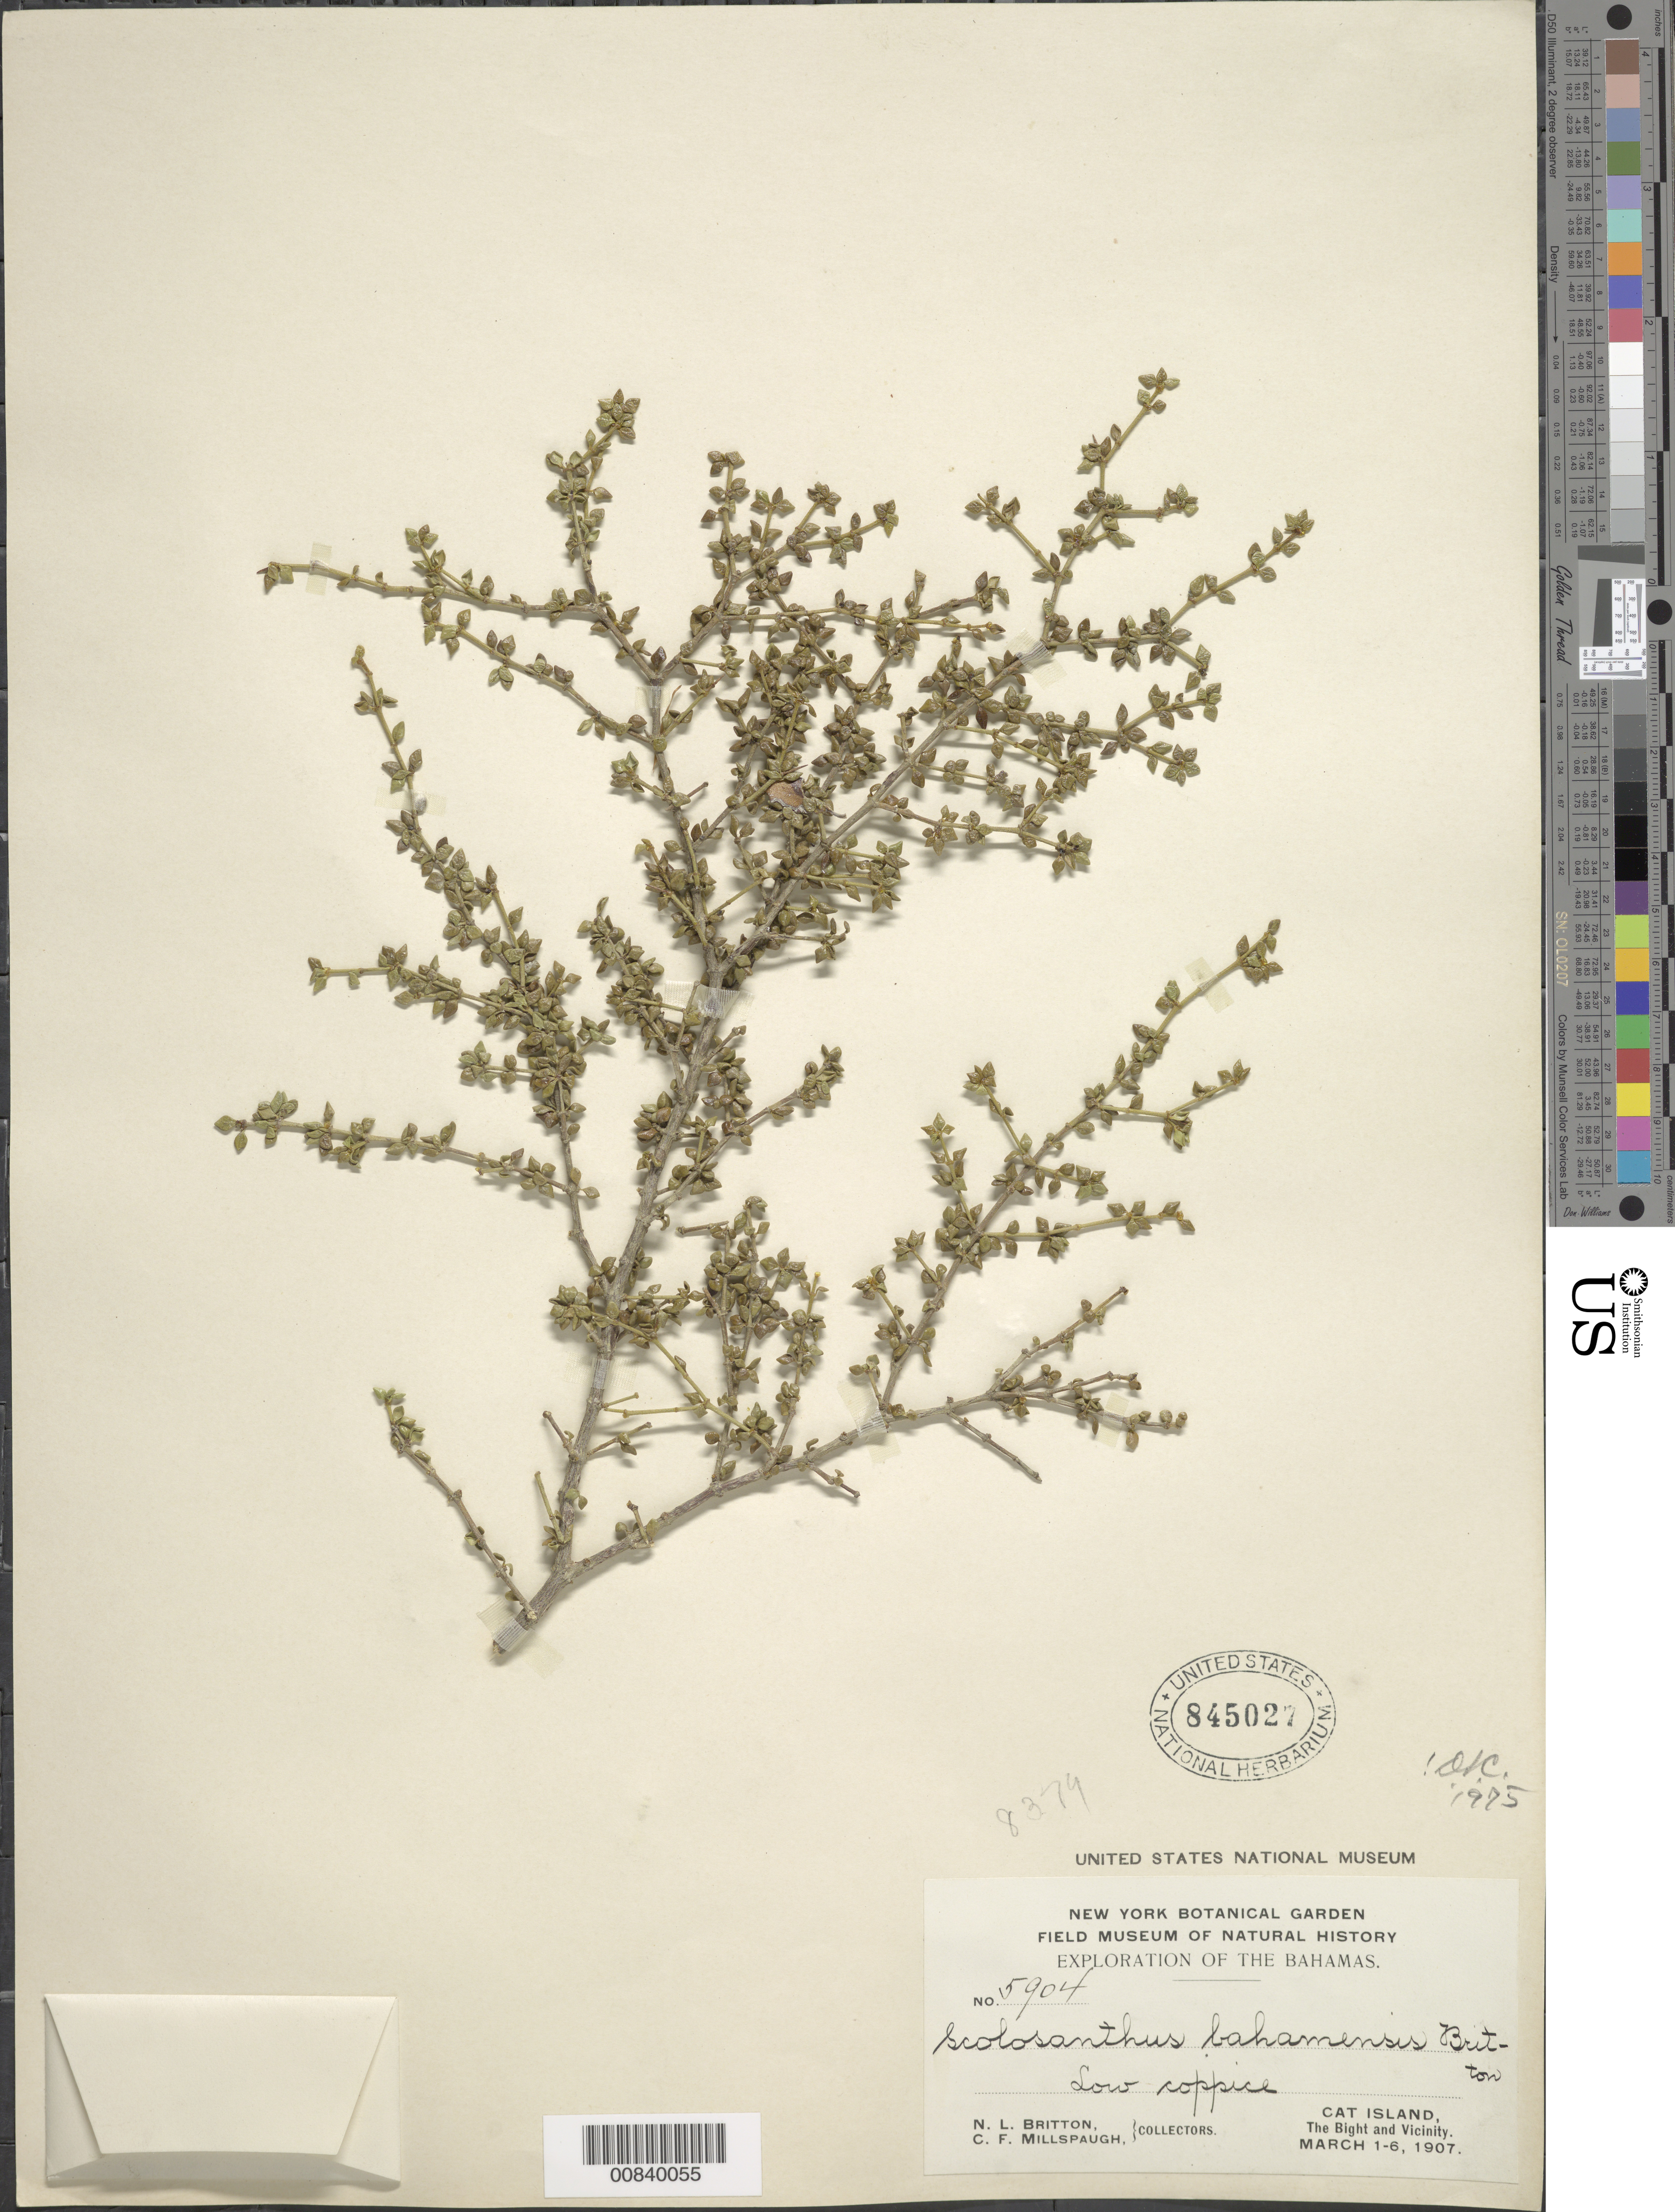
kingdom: Plantae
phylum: Tracheophyta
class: Magnoliopsida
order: Gentianales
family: Rubiaceae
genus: Scolosanthus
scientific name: Scolosanthus bahamensis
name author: Britton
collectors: N. Britton & C. F. Millspaugh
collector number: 5904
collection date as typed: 01 Mar 1907 to 06 Mar 1907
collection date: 1907-03-01/1907-03-06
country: Bahamas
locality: Cat Island. The Bight and Vicinity.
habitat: Low coppice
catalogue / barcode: US 845027